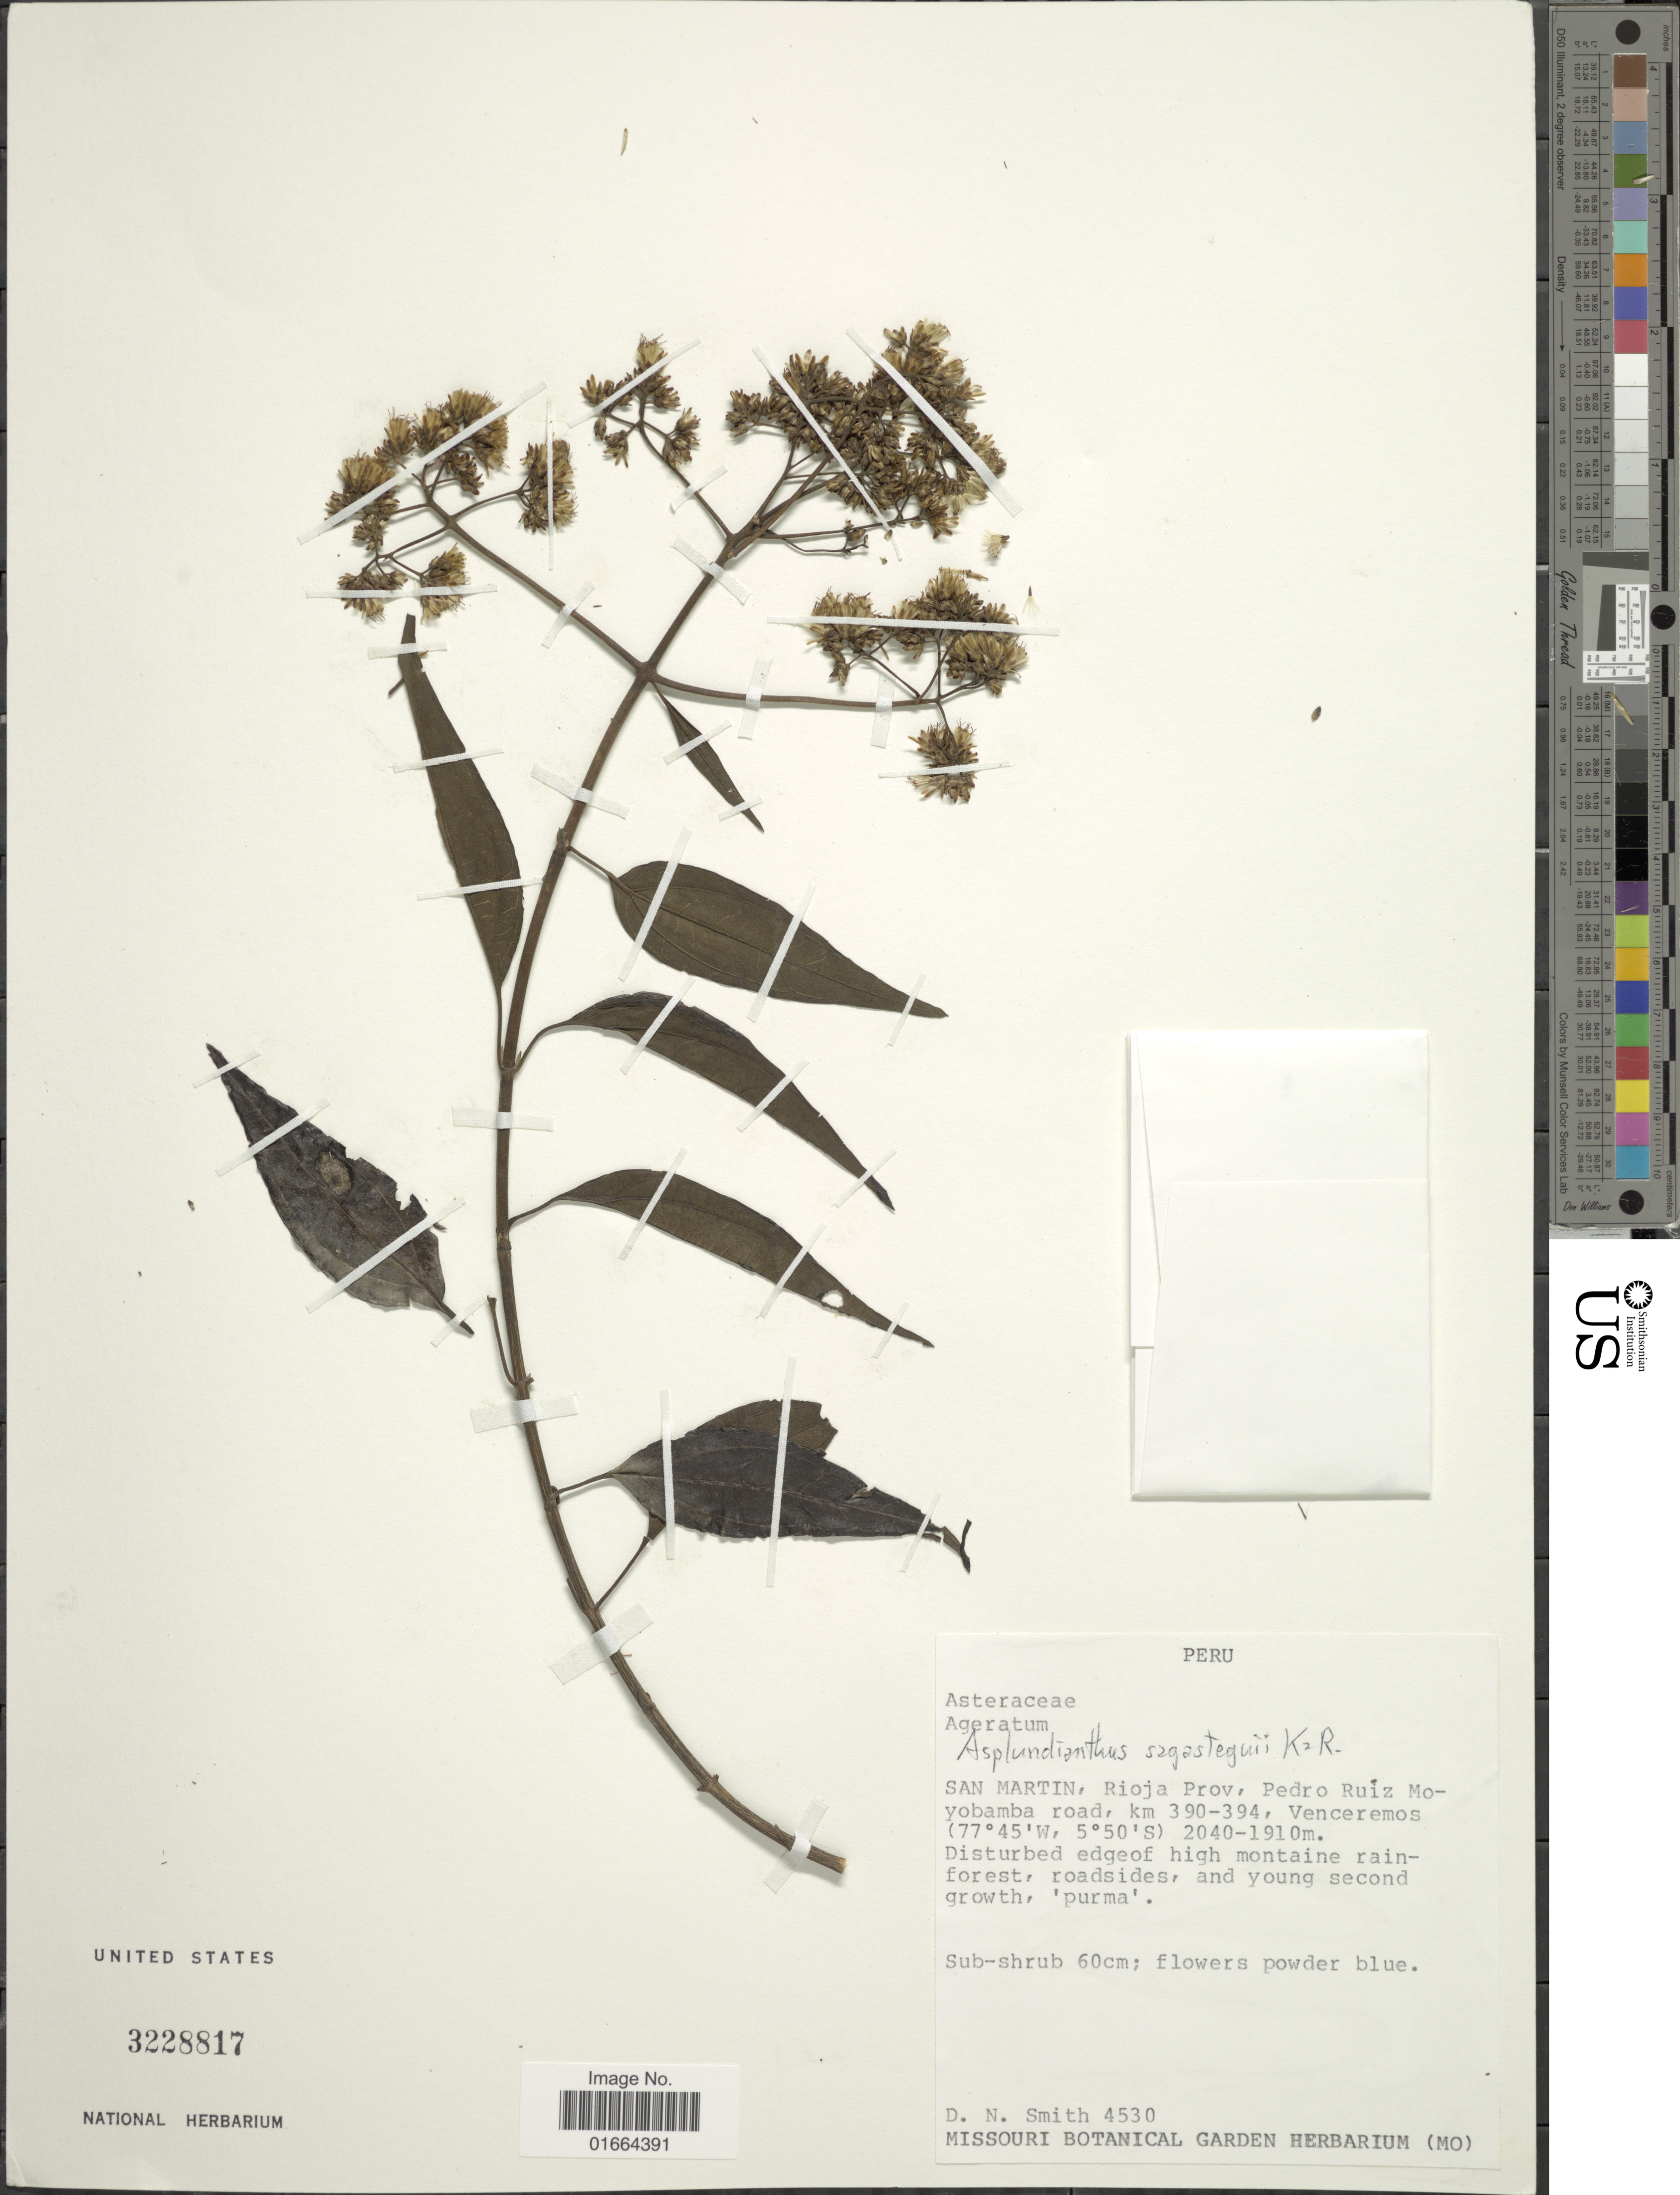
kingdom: Plantae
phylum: Tracheophyta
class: Magnoliopsida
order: Asterales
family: Asteraceae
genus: Asplundianthus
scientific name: Asplundianthus sagasteguii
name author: R.M. King & H. Rob.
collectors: D. Smith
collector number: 4530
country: Peru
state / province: San Martín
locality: San Martin, Rioja Prov, Pedro Ruiz Moyobamba road, km 390-394, Venceremos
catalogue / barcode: US 3228817